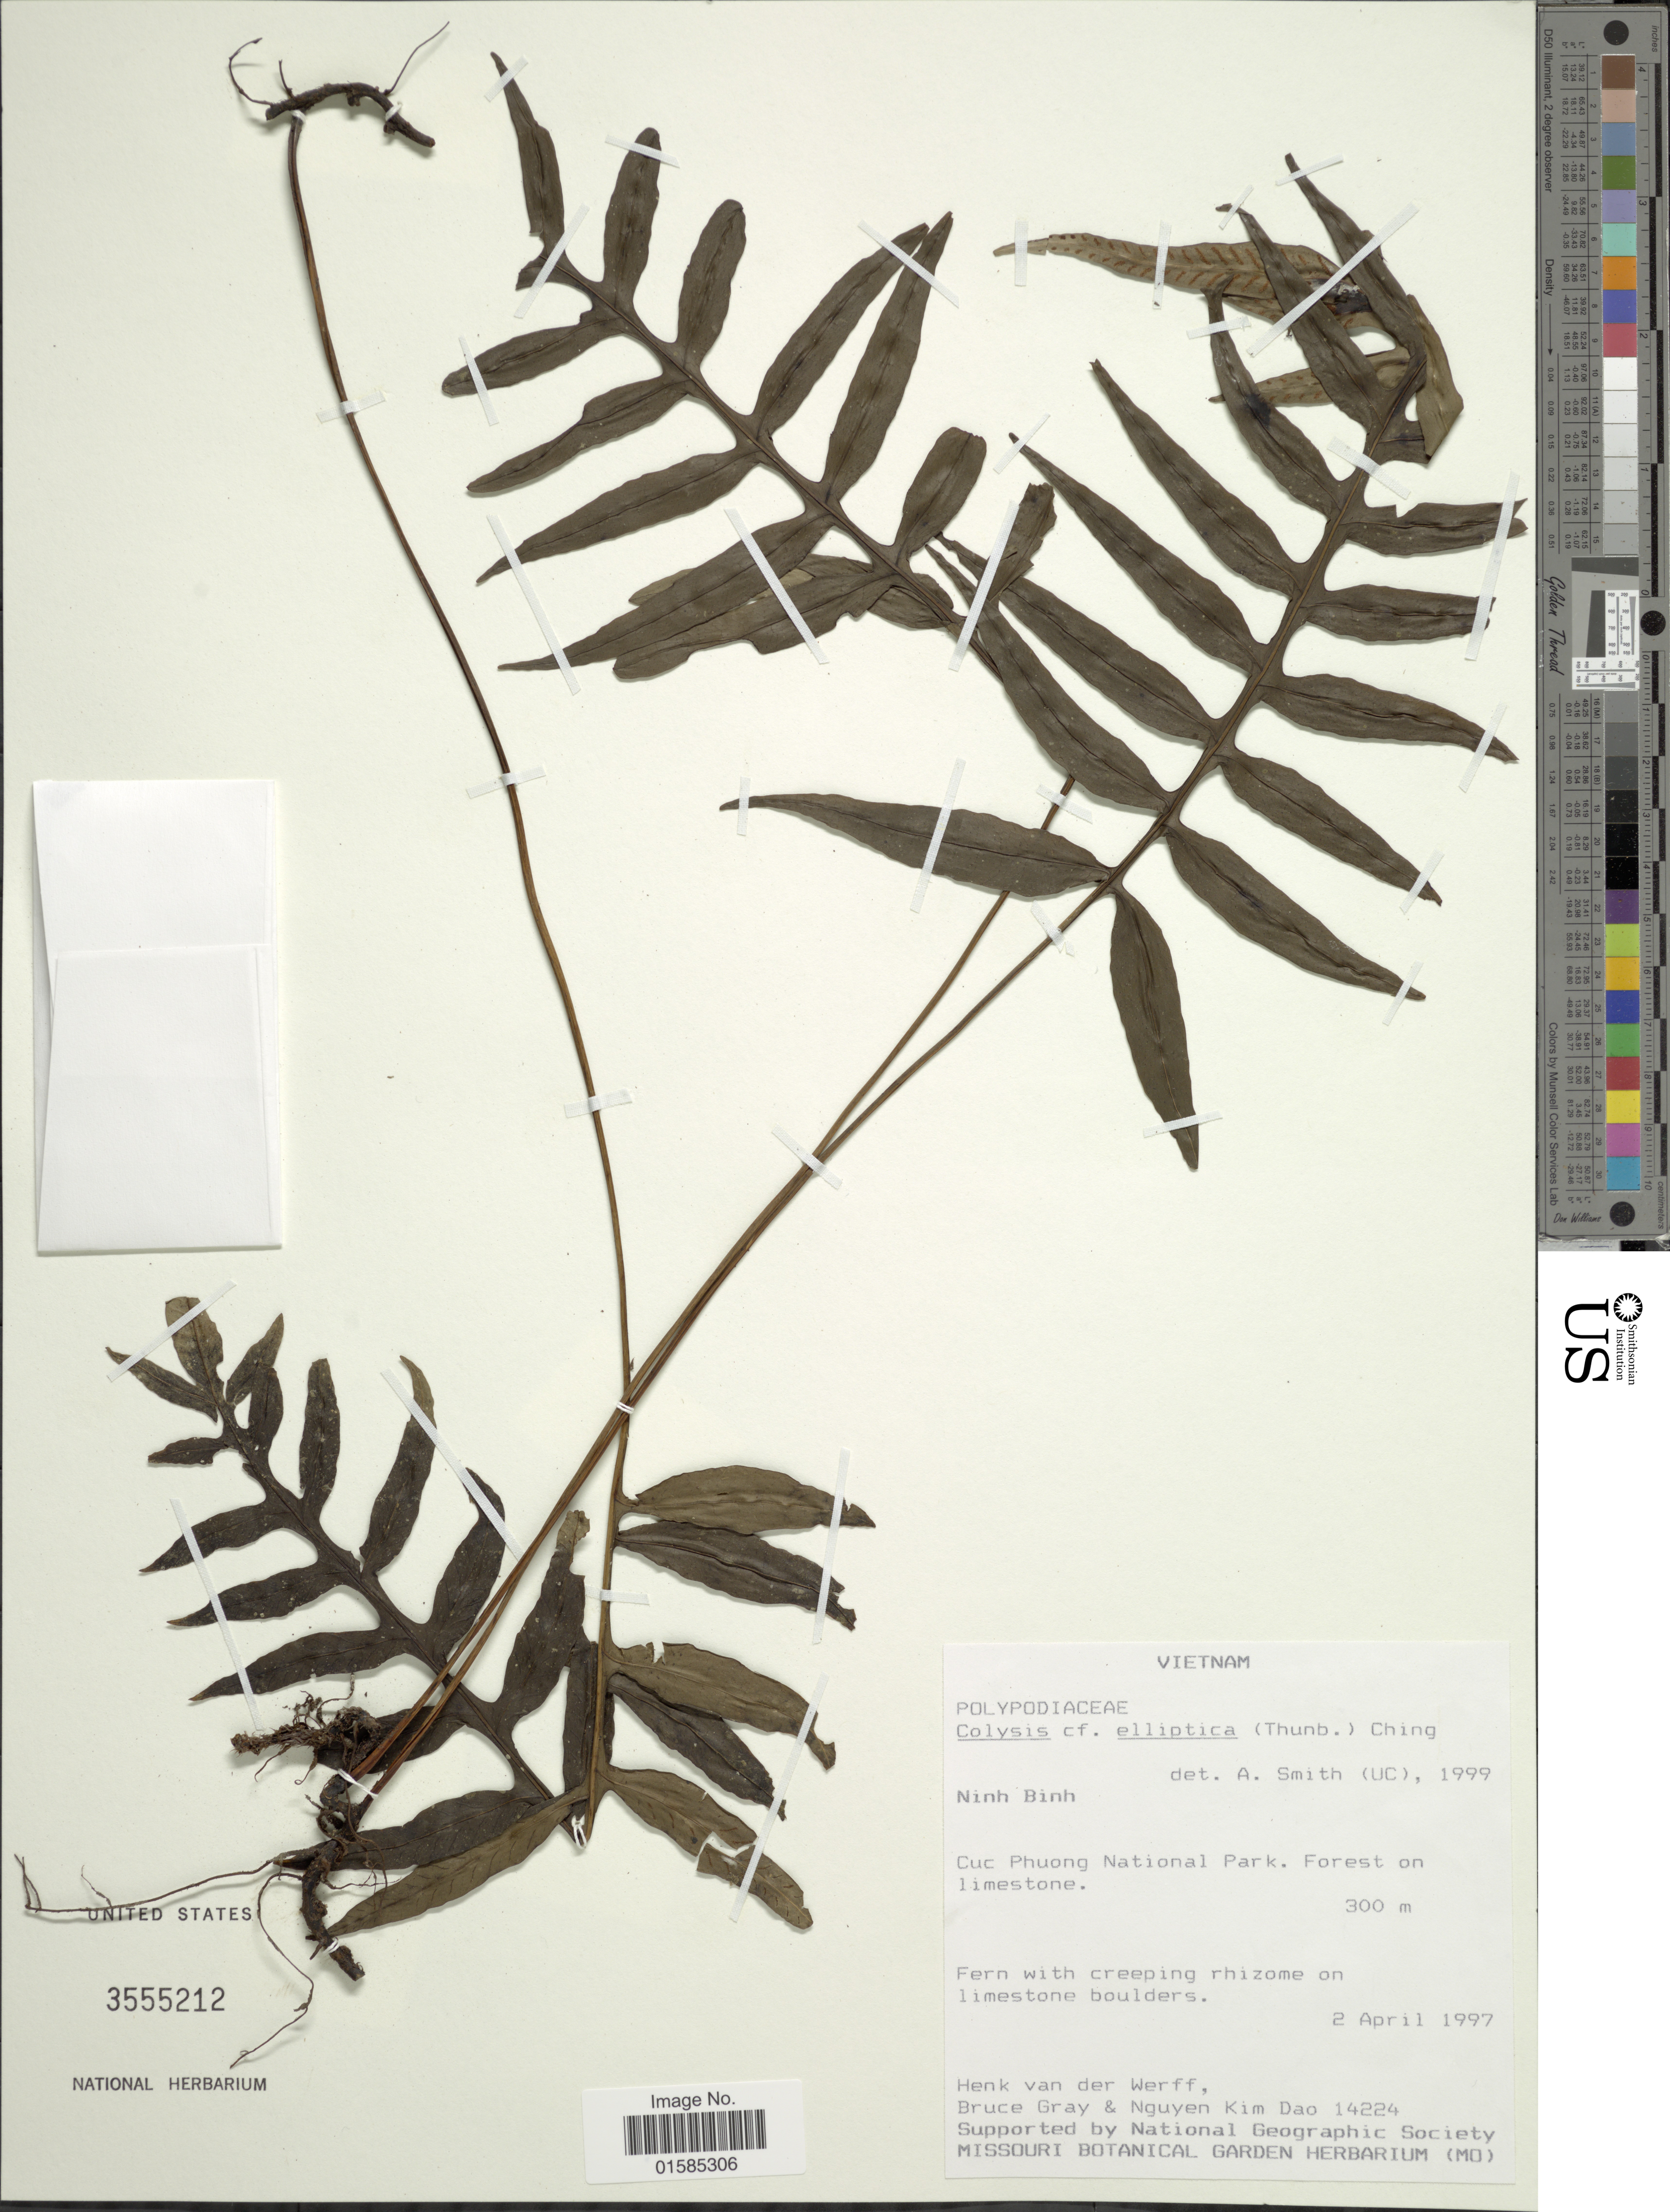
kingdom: Plantae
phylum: Tracheophyta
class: Polypodiopsida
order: Polypodiales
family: Polypodiaceae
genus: Leptochilus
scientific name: Leptochilus ellipticus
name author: (Thunb.) Noot.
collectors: H. van der Werff, B. Gray & N. Dao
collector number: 14224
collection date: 1997-04-02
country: Vietnam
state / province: Ninh Binh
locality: Vietnam, Ninh Binh, Cuc Phuong National Park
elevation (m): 300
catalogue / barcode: US 3555212